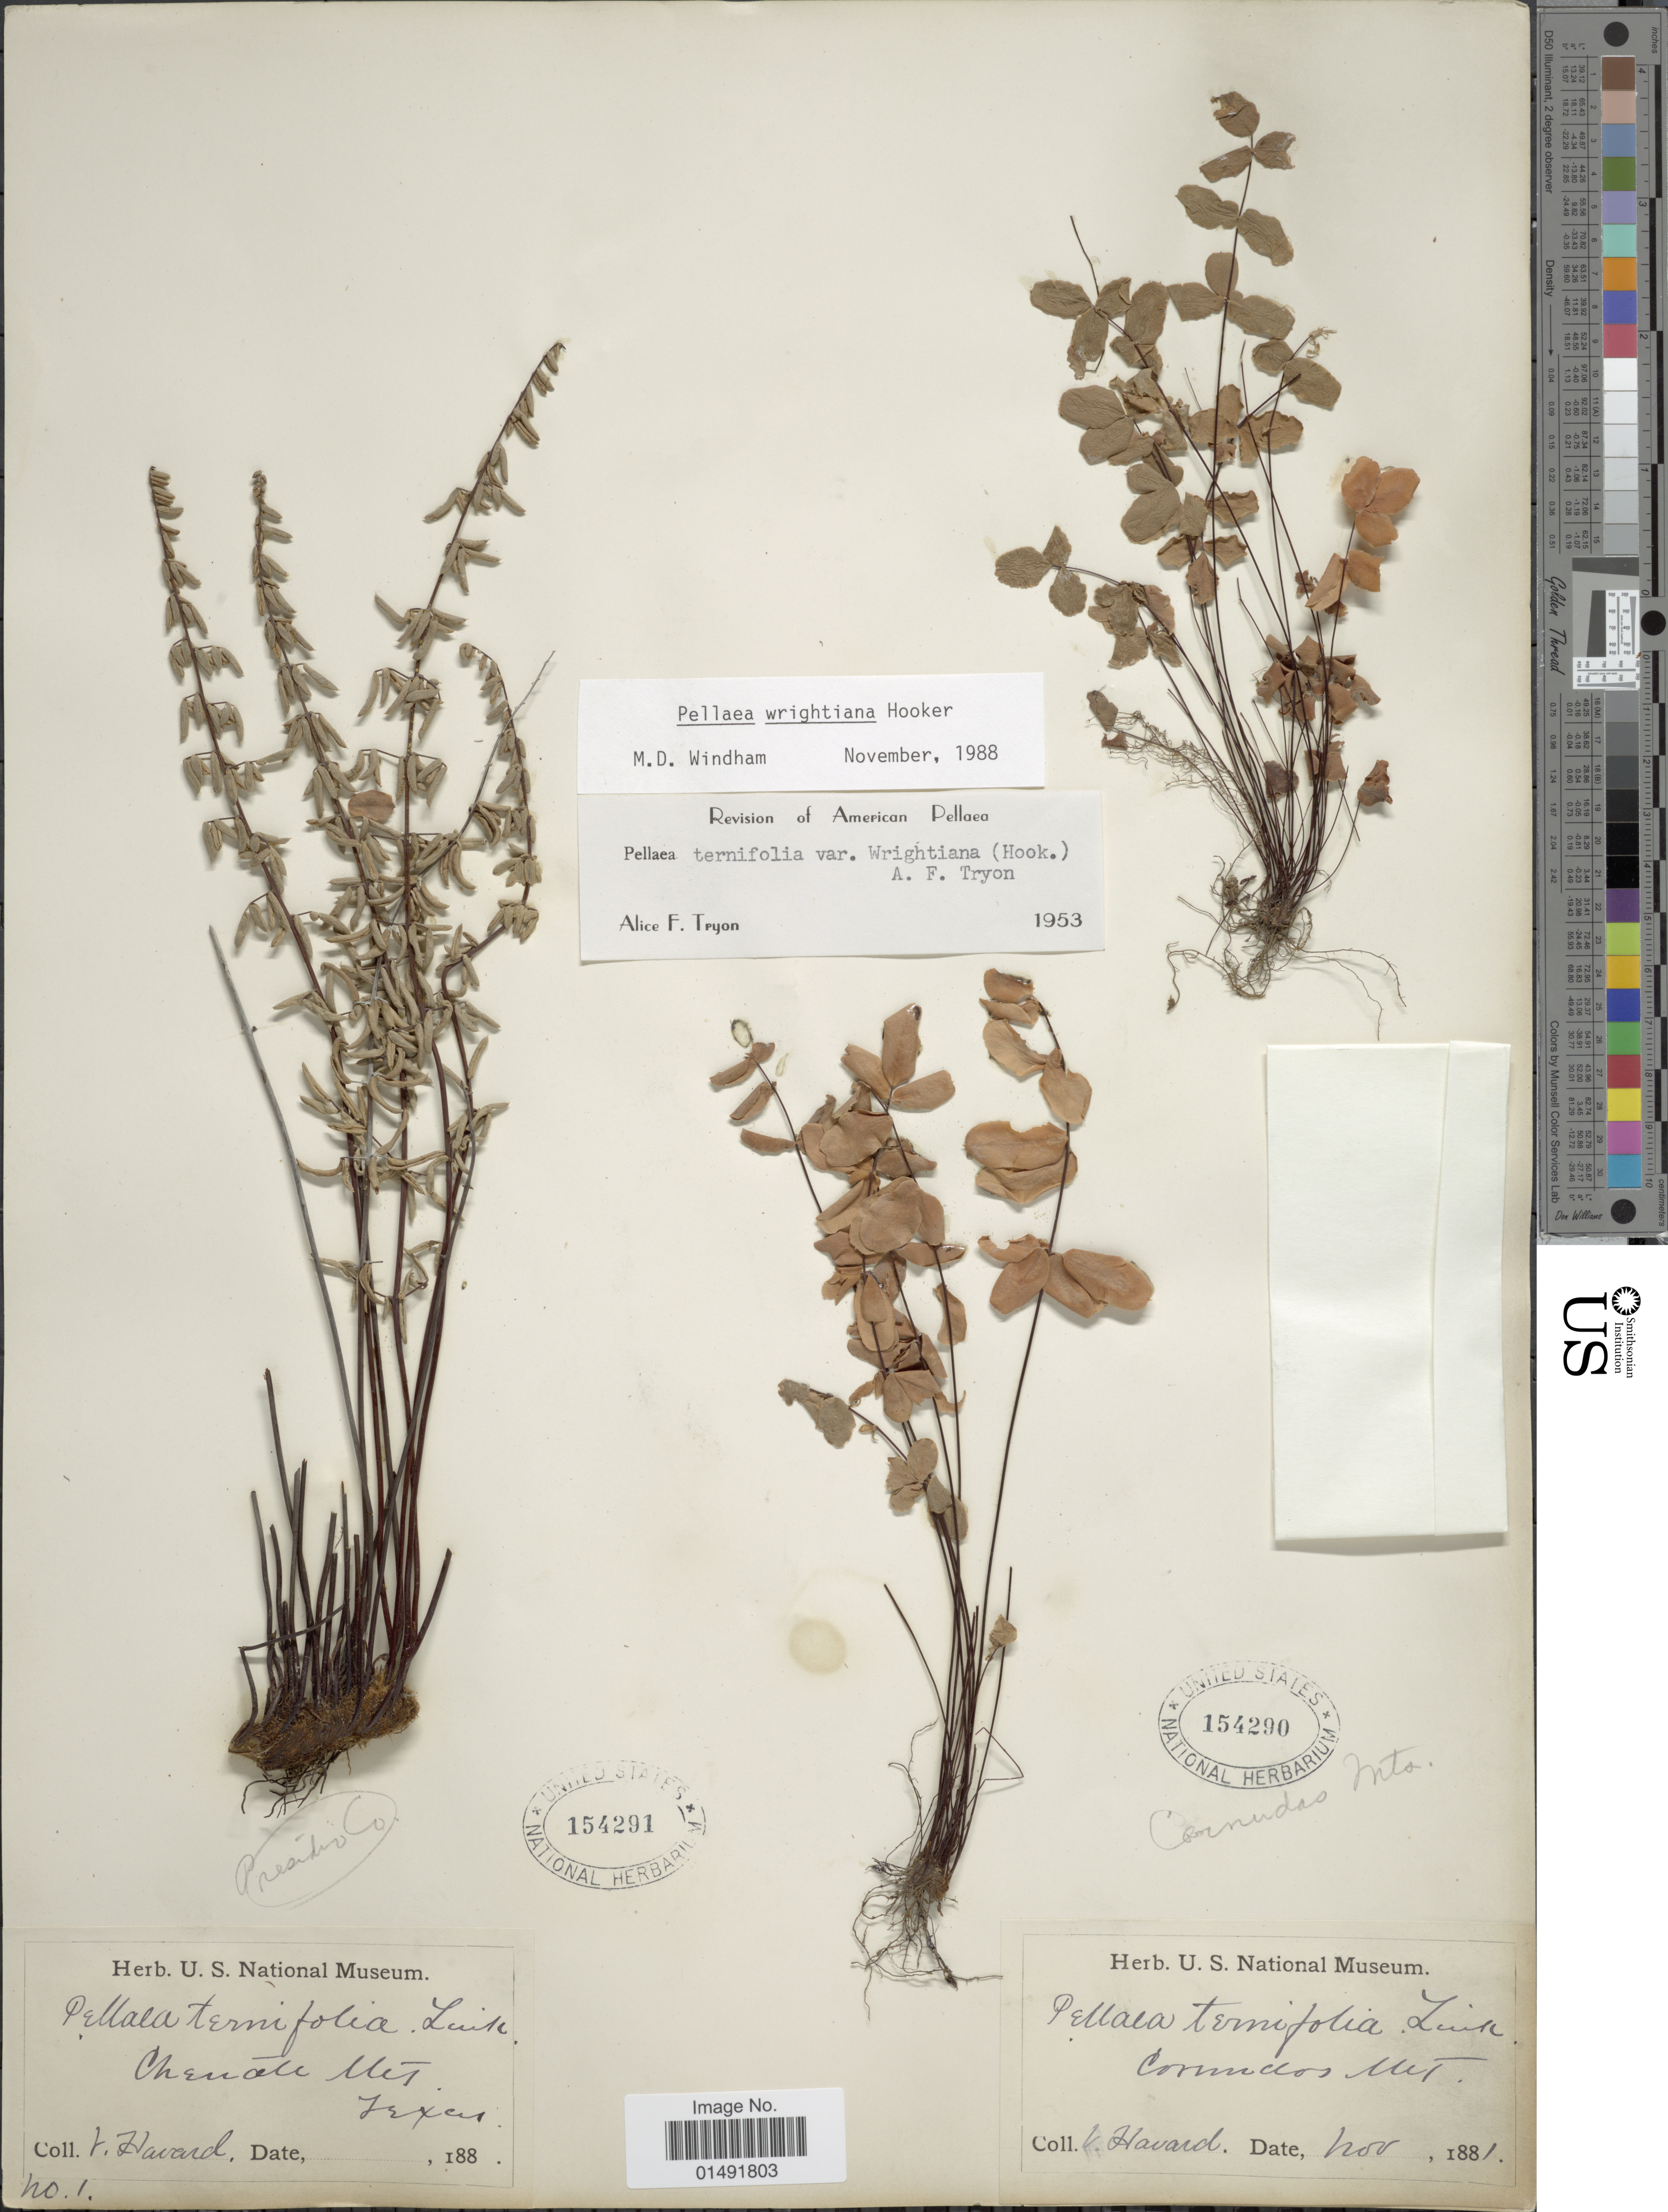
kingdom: Plantae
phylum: Tracheophyta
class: Polypodiopsida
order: Polypodiales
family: Pteridaceae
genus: Pellaea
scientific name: Pellaea wrightiana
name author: Hook.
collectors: V. Havard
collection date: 1881-11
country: United States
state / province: Texas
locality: Cornudas Mts.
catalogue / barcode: US 154290-2